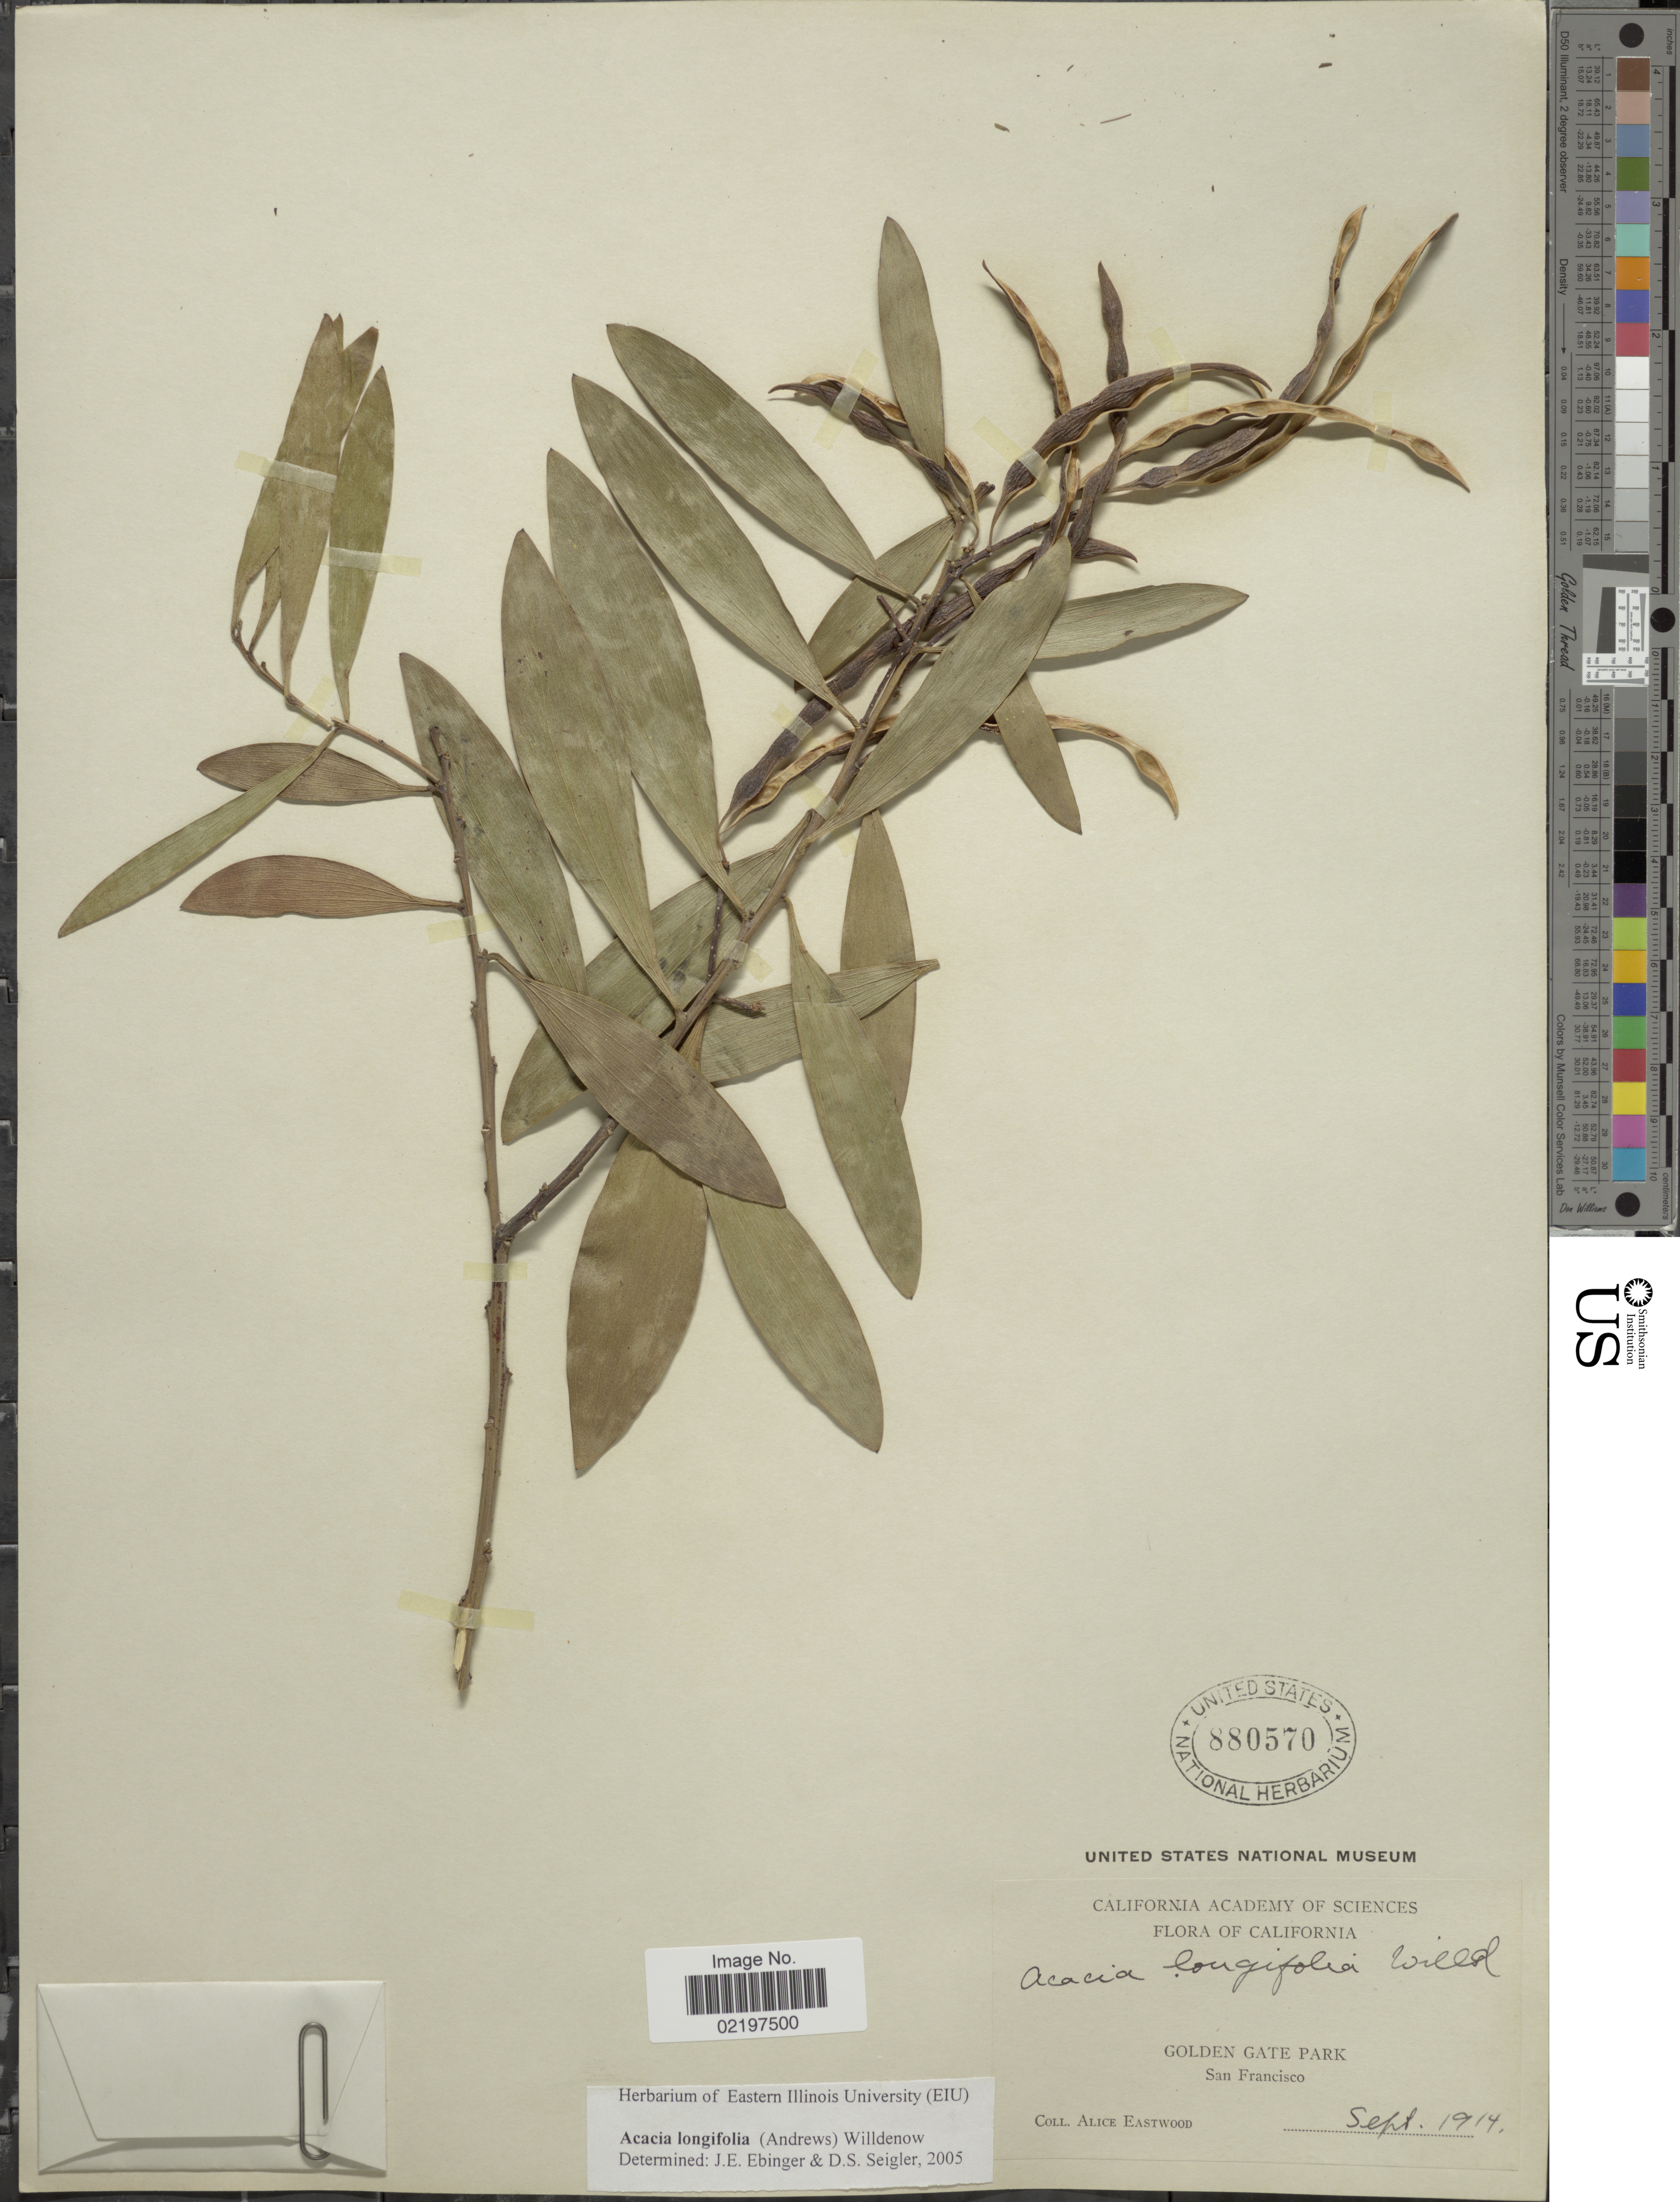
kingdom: Plantae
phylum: Tracheophyta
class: Magnoliopsida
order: Fabales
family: Fabaceae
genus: Acacia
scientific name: Acacia longifolia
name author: (Andrews) Willd.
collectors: A. Eastwood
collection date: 1914-09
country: United States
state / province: California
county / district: San Francisco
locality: Golden Gate Park, San Francisco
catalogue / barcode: US 880570